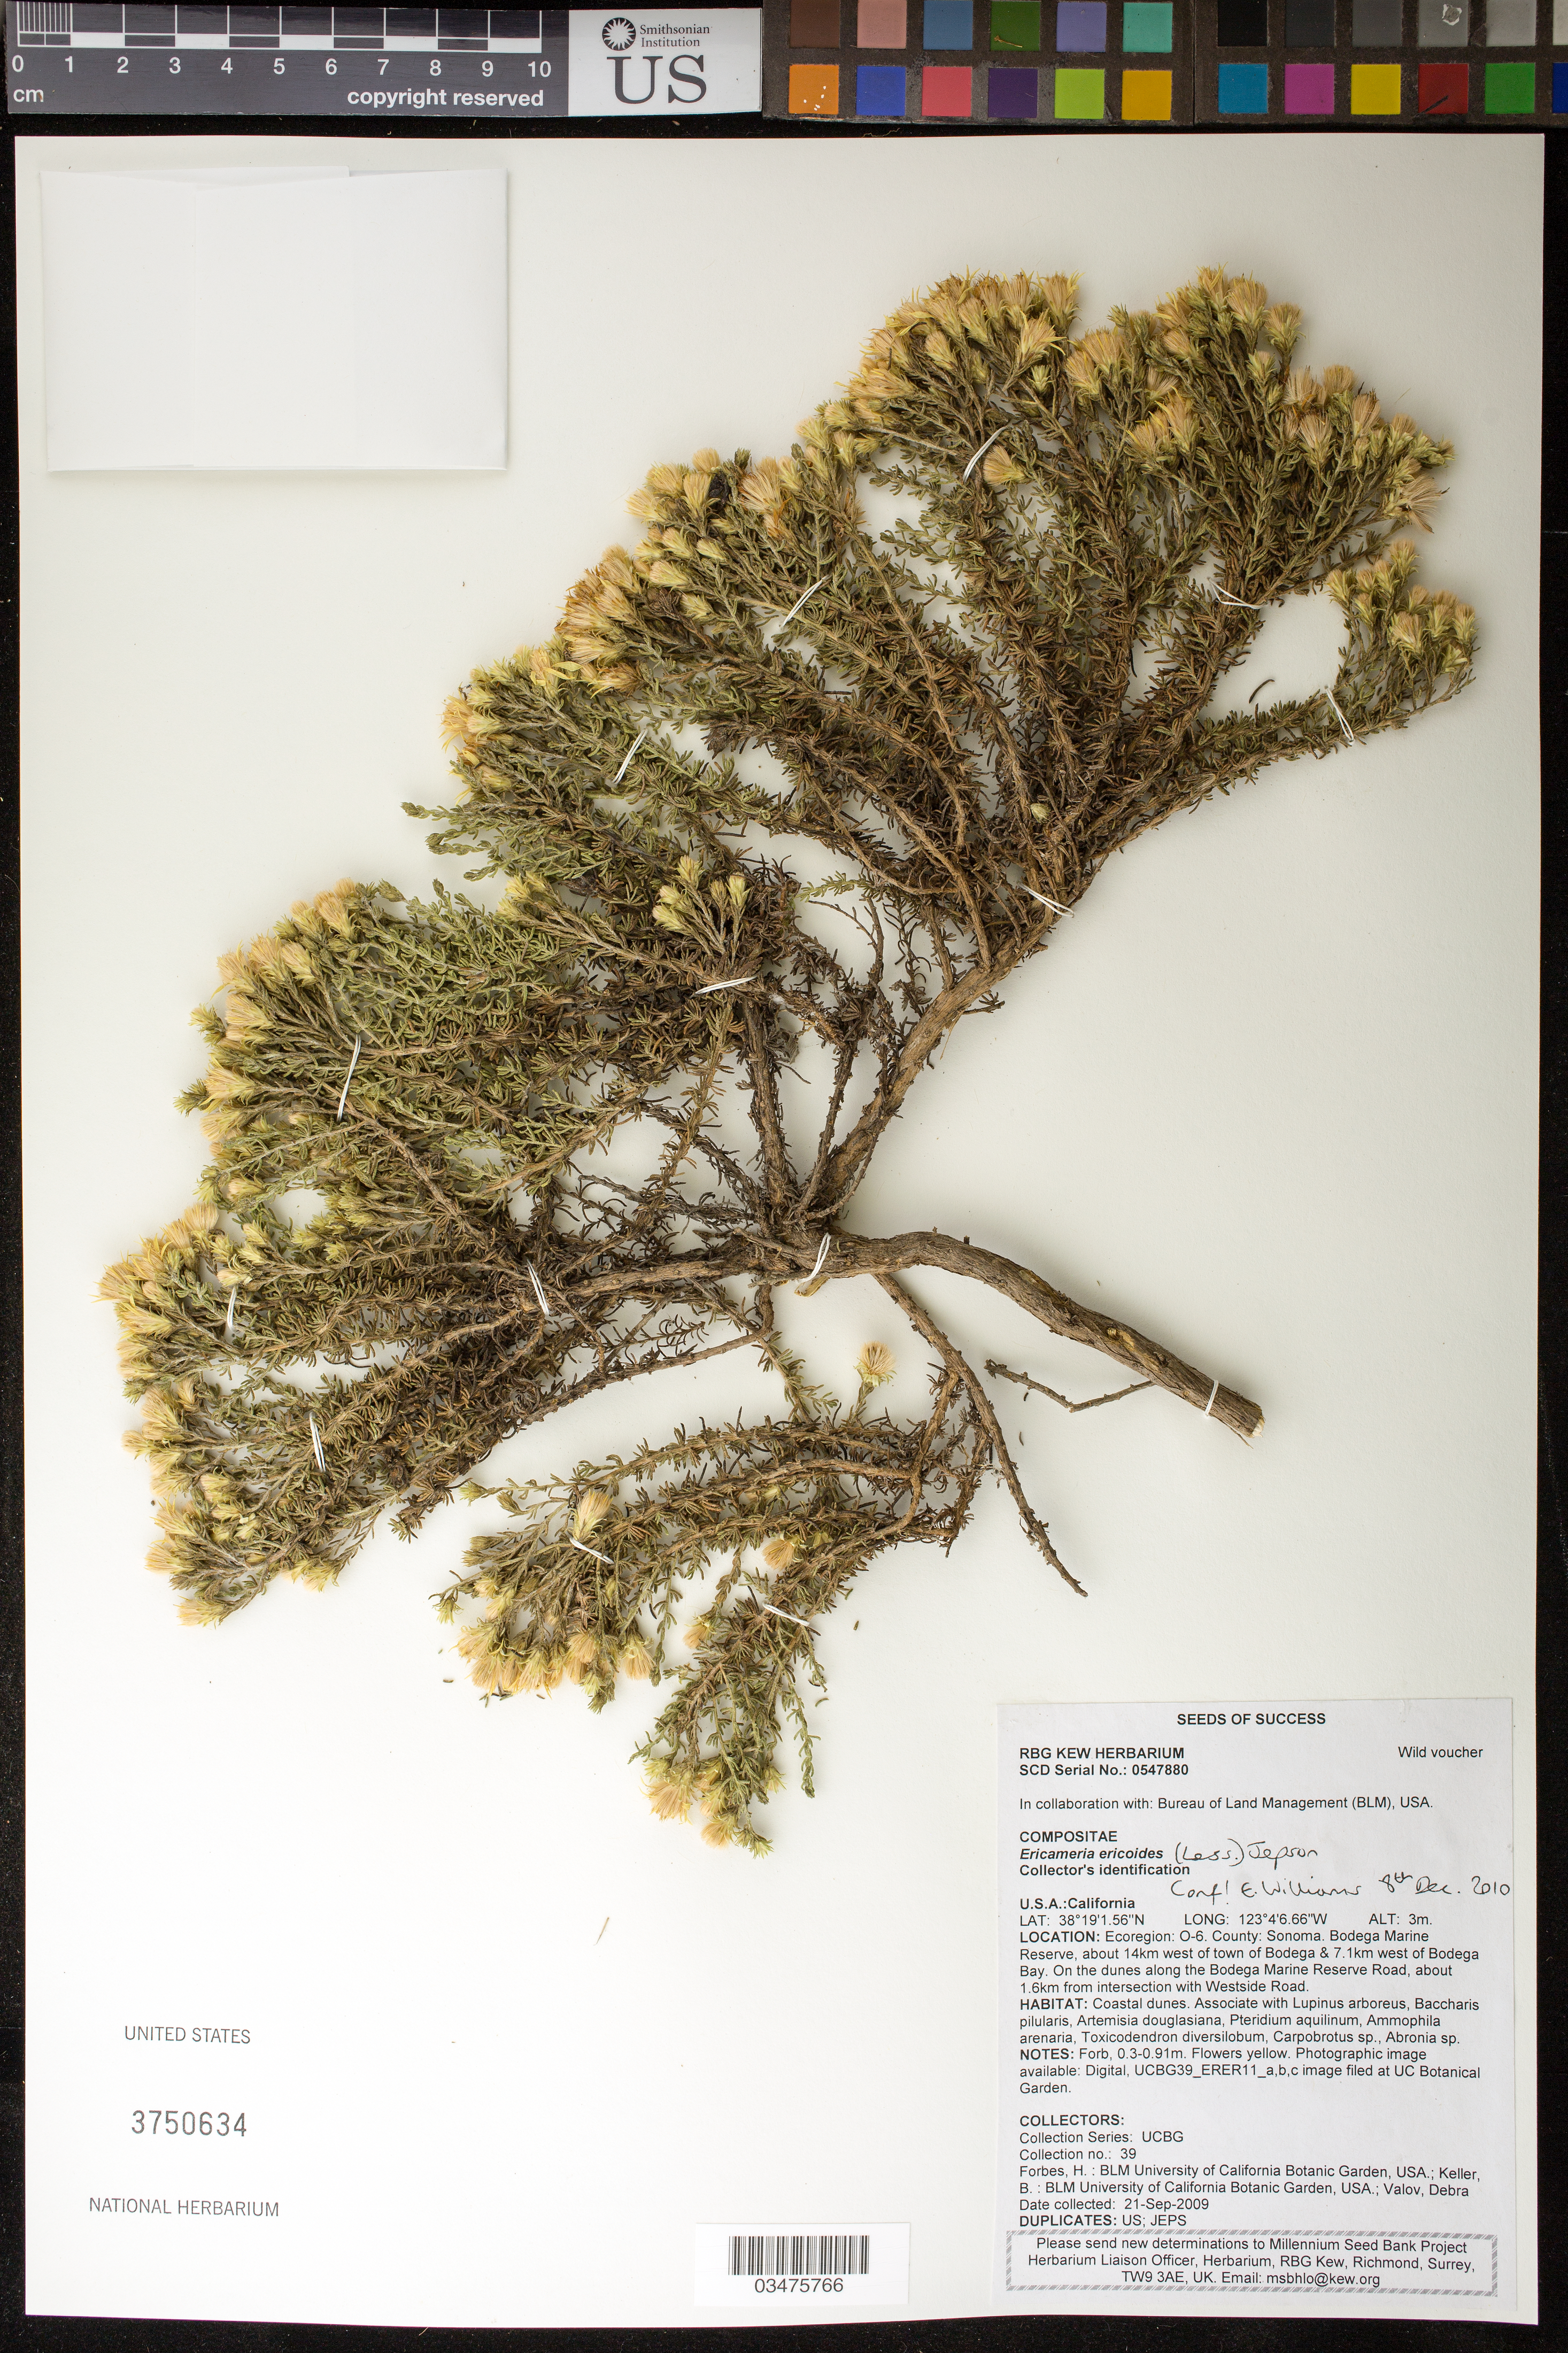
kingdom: Plantae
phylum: Tracheophyta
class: Magnoliopsida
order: Asterales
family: Asteraceae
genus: Ericameria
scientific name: Ericameria ericoides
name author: (Less.) Nutt. ex Jeps.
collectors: H. Forbes, B. Keller & D. Valov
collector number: UCBG-39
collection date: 2009-09-21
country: United States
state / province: California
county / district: Sonoma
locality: Bodega Marine Reserve, 14 km W of town of Bodega and 7.1 km W of Bodega Bay. On the dunes along the Bodega Marine Reserve Road, 1.6 km from intersection with Westside Rd.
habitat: Coastal dunes. With Artemisia douglasiana, Abronia sp., ect.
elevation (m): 3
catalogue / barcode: US 3750634